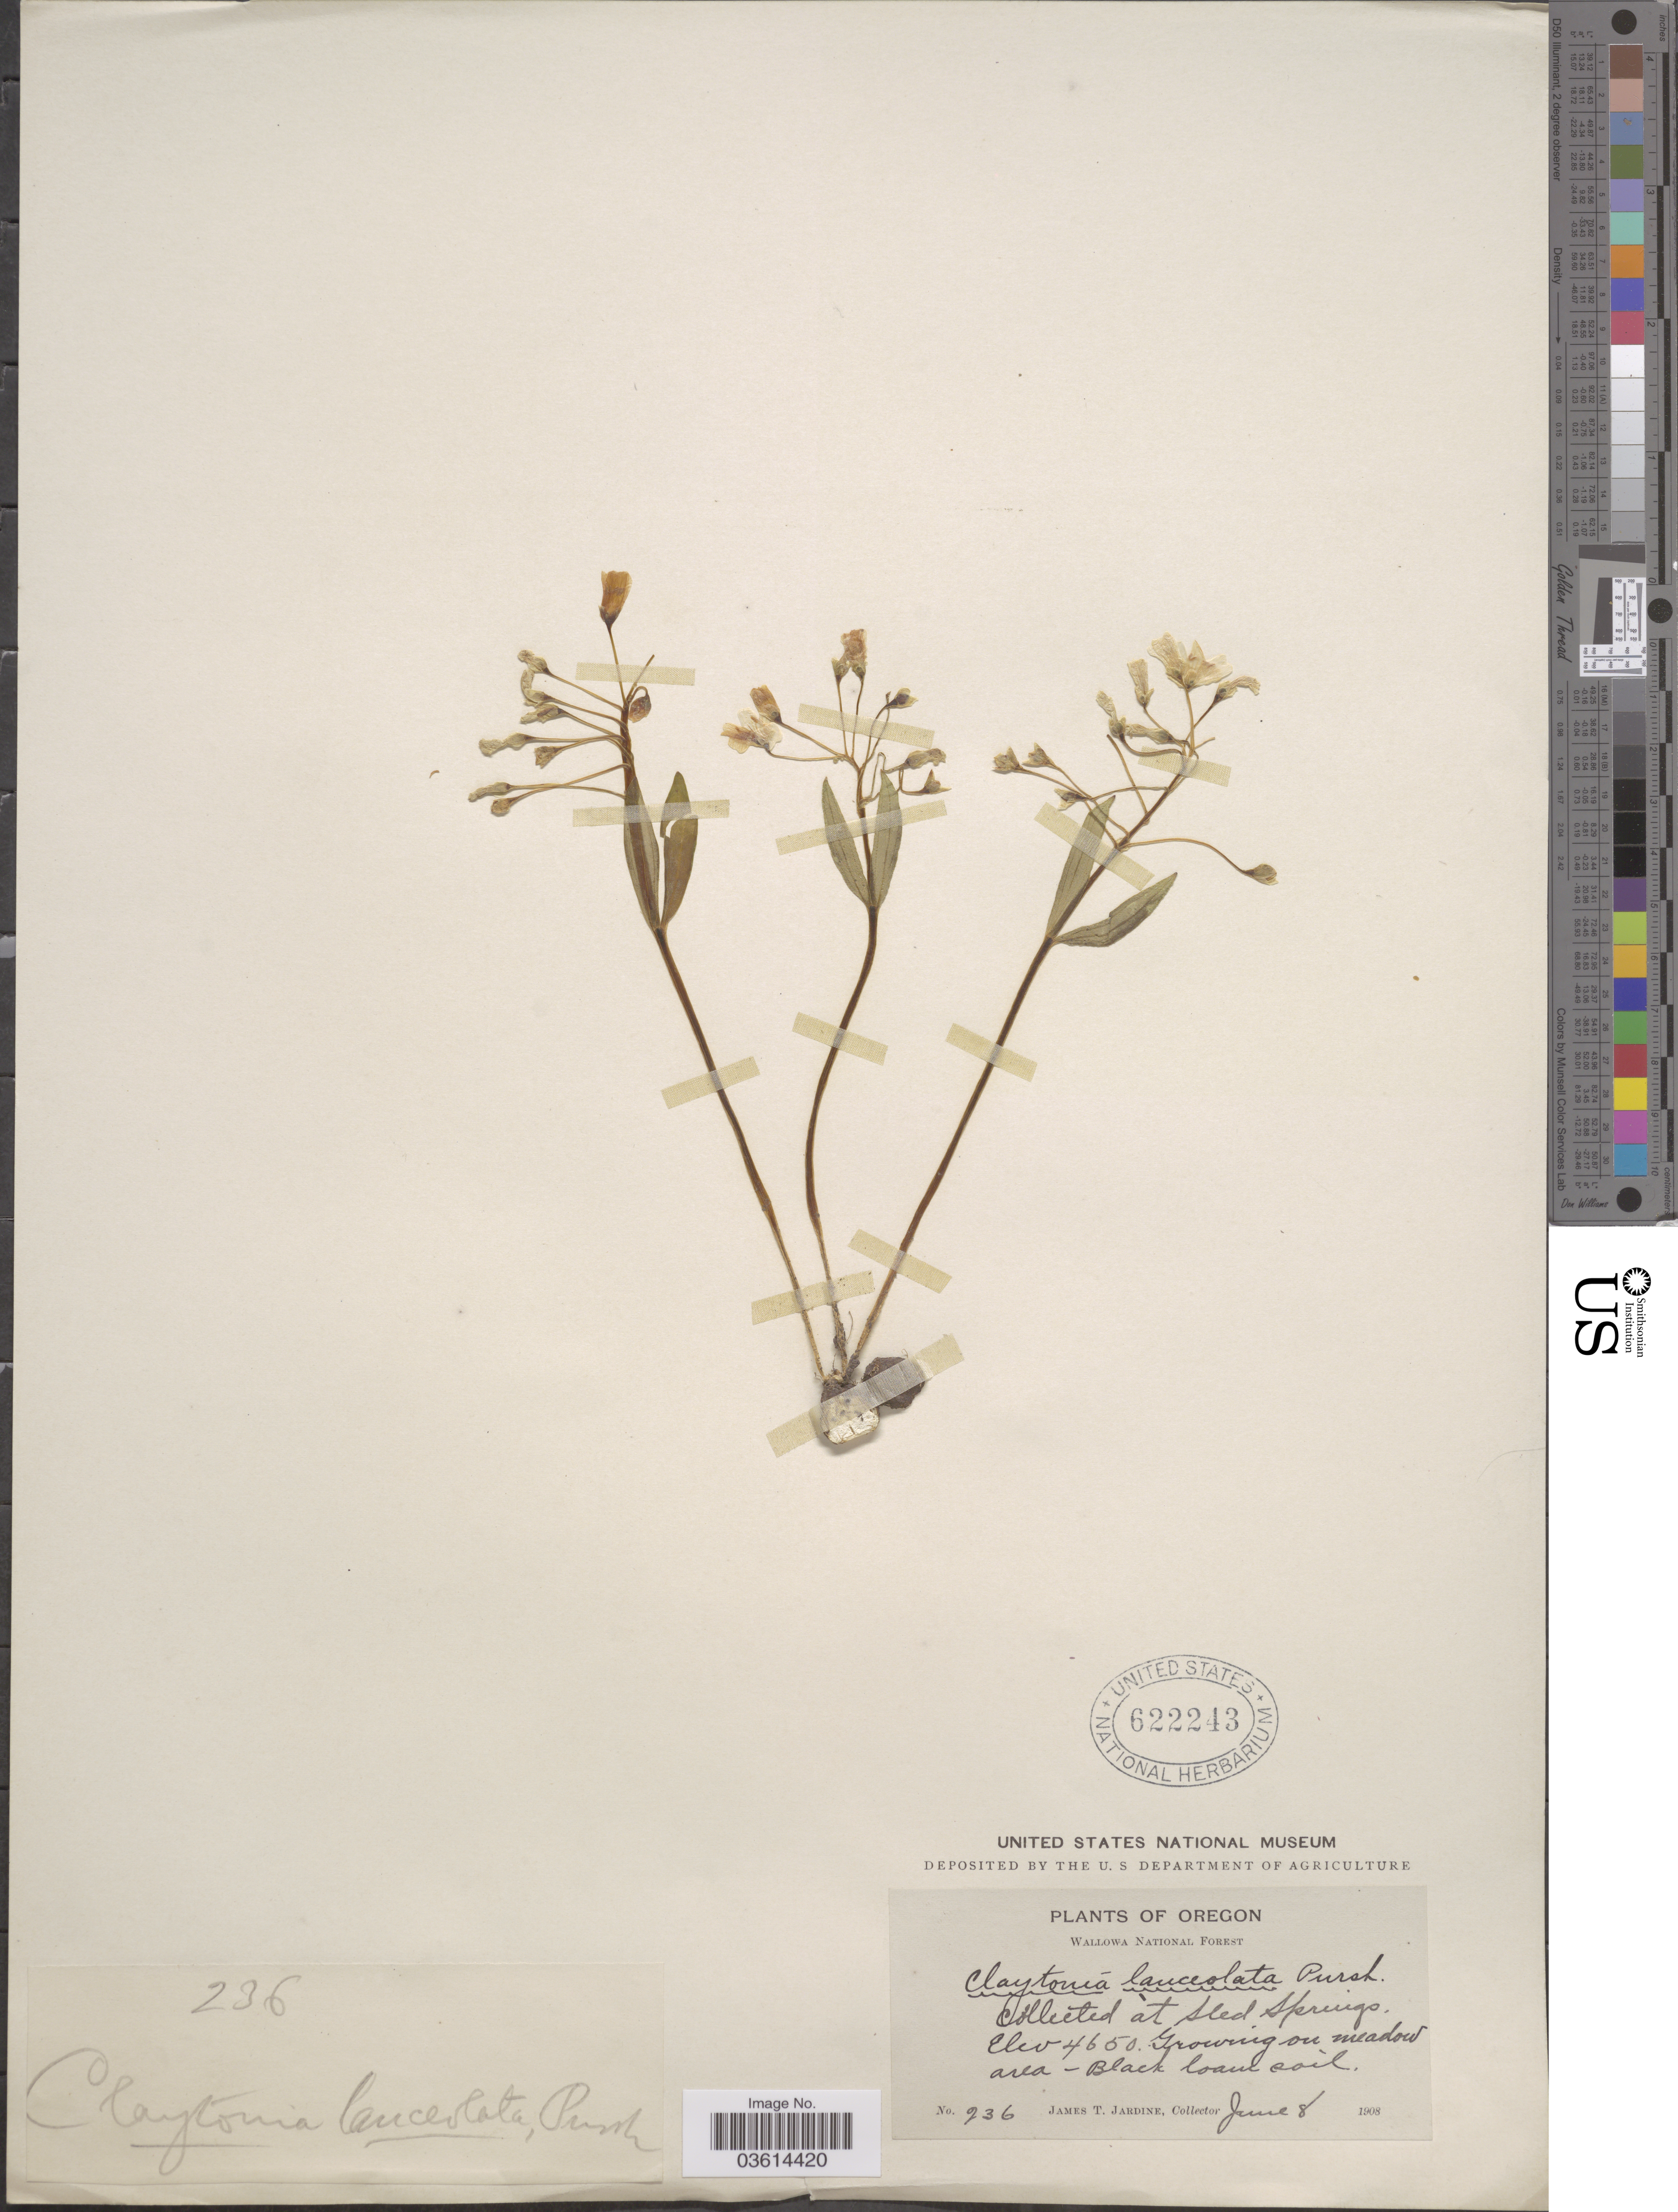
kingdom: Plantae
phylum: Tracheophyta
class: Magnoliopsida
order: Caryophyllales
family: Montiaceae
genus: Claytonia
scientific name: Claytonia lanceolata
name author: Pursh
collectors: J. T. Jardine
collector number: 236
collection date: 1908-06-08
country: United States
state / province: Oregon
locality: Wallowa National Forest. At Sled Springs.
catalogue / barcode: US 622243